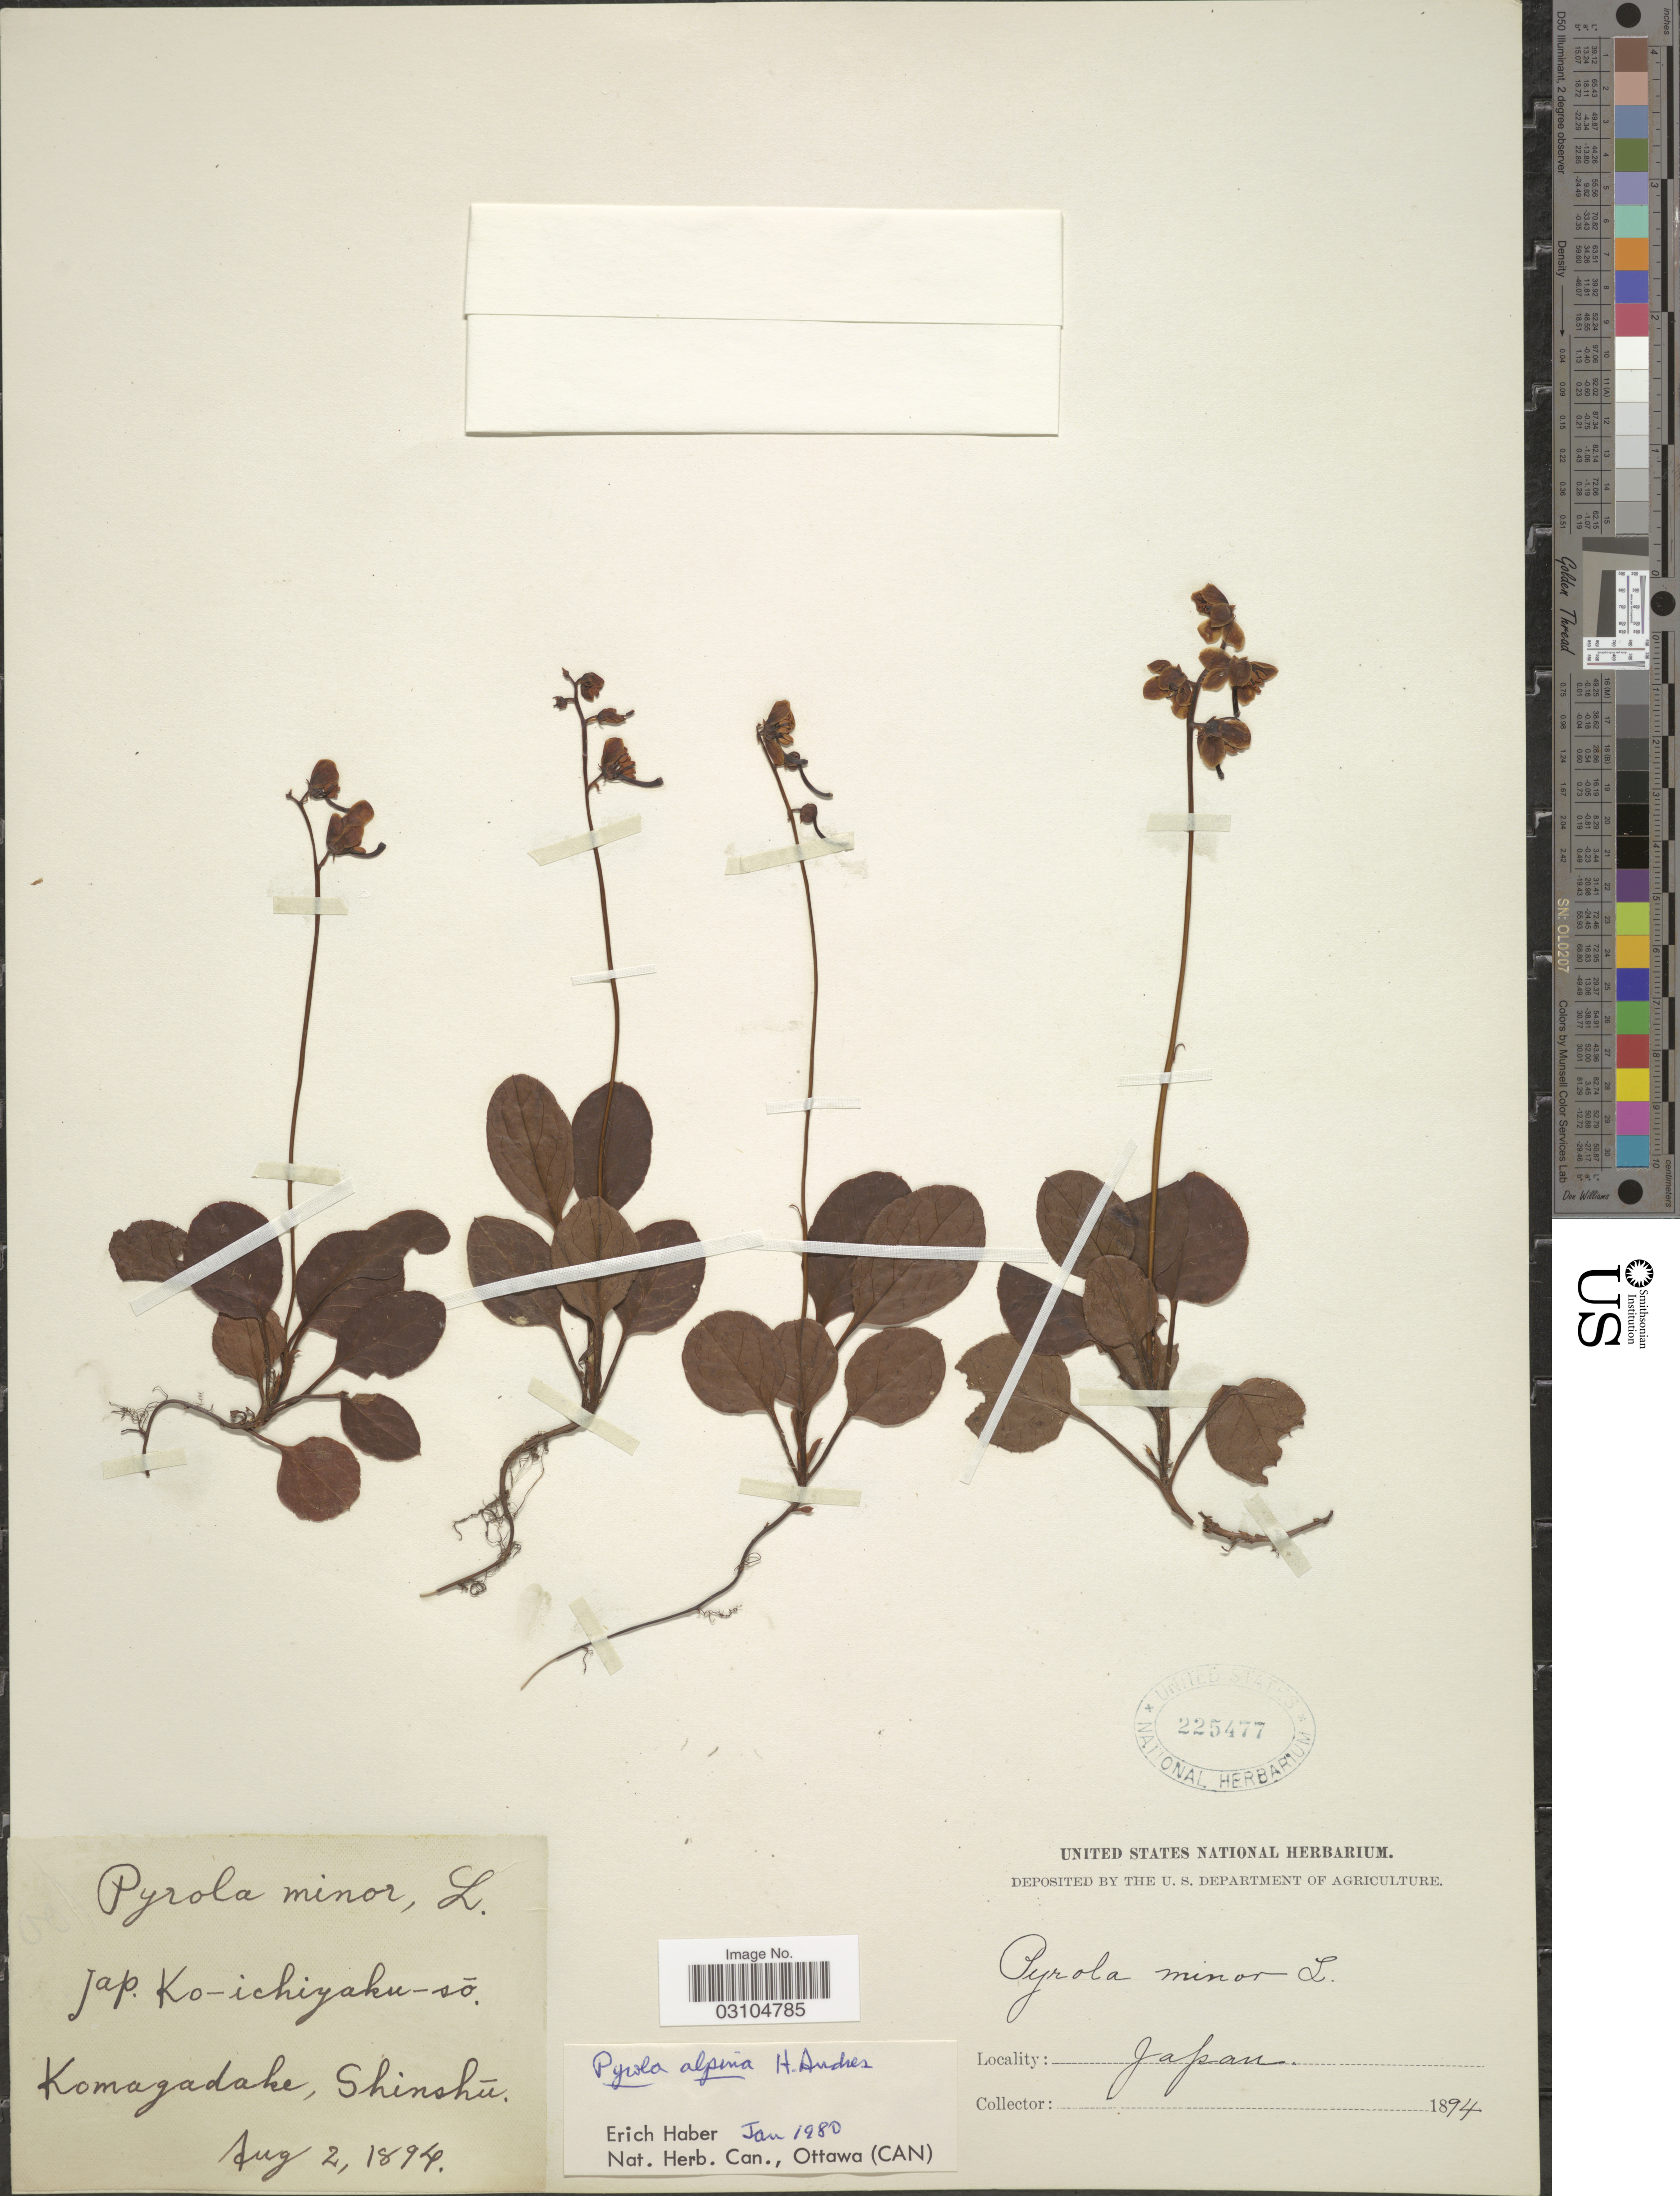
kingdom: Plantae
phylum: Tracheophyta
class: Magnoliopsida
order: Ericales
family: Ericaceae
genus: Pyrola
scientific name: Pyrola alpina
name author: Andres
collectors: ex herb. United States National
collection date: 1894-08-02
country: Japan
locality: Komagadake, Shinshú.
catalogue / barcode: US 225477